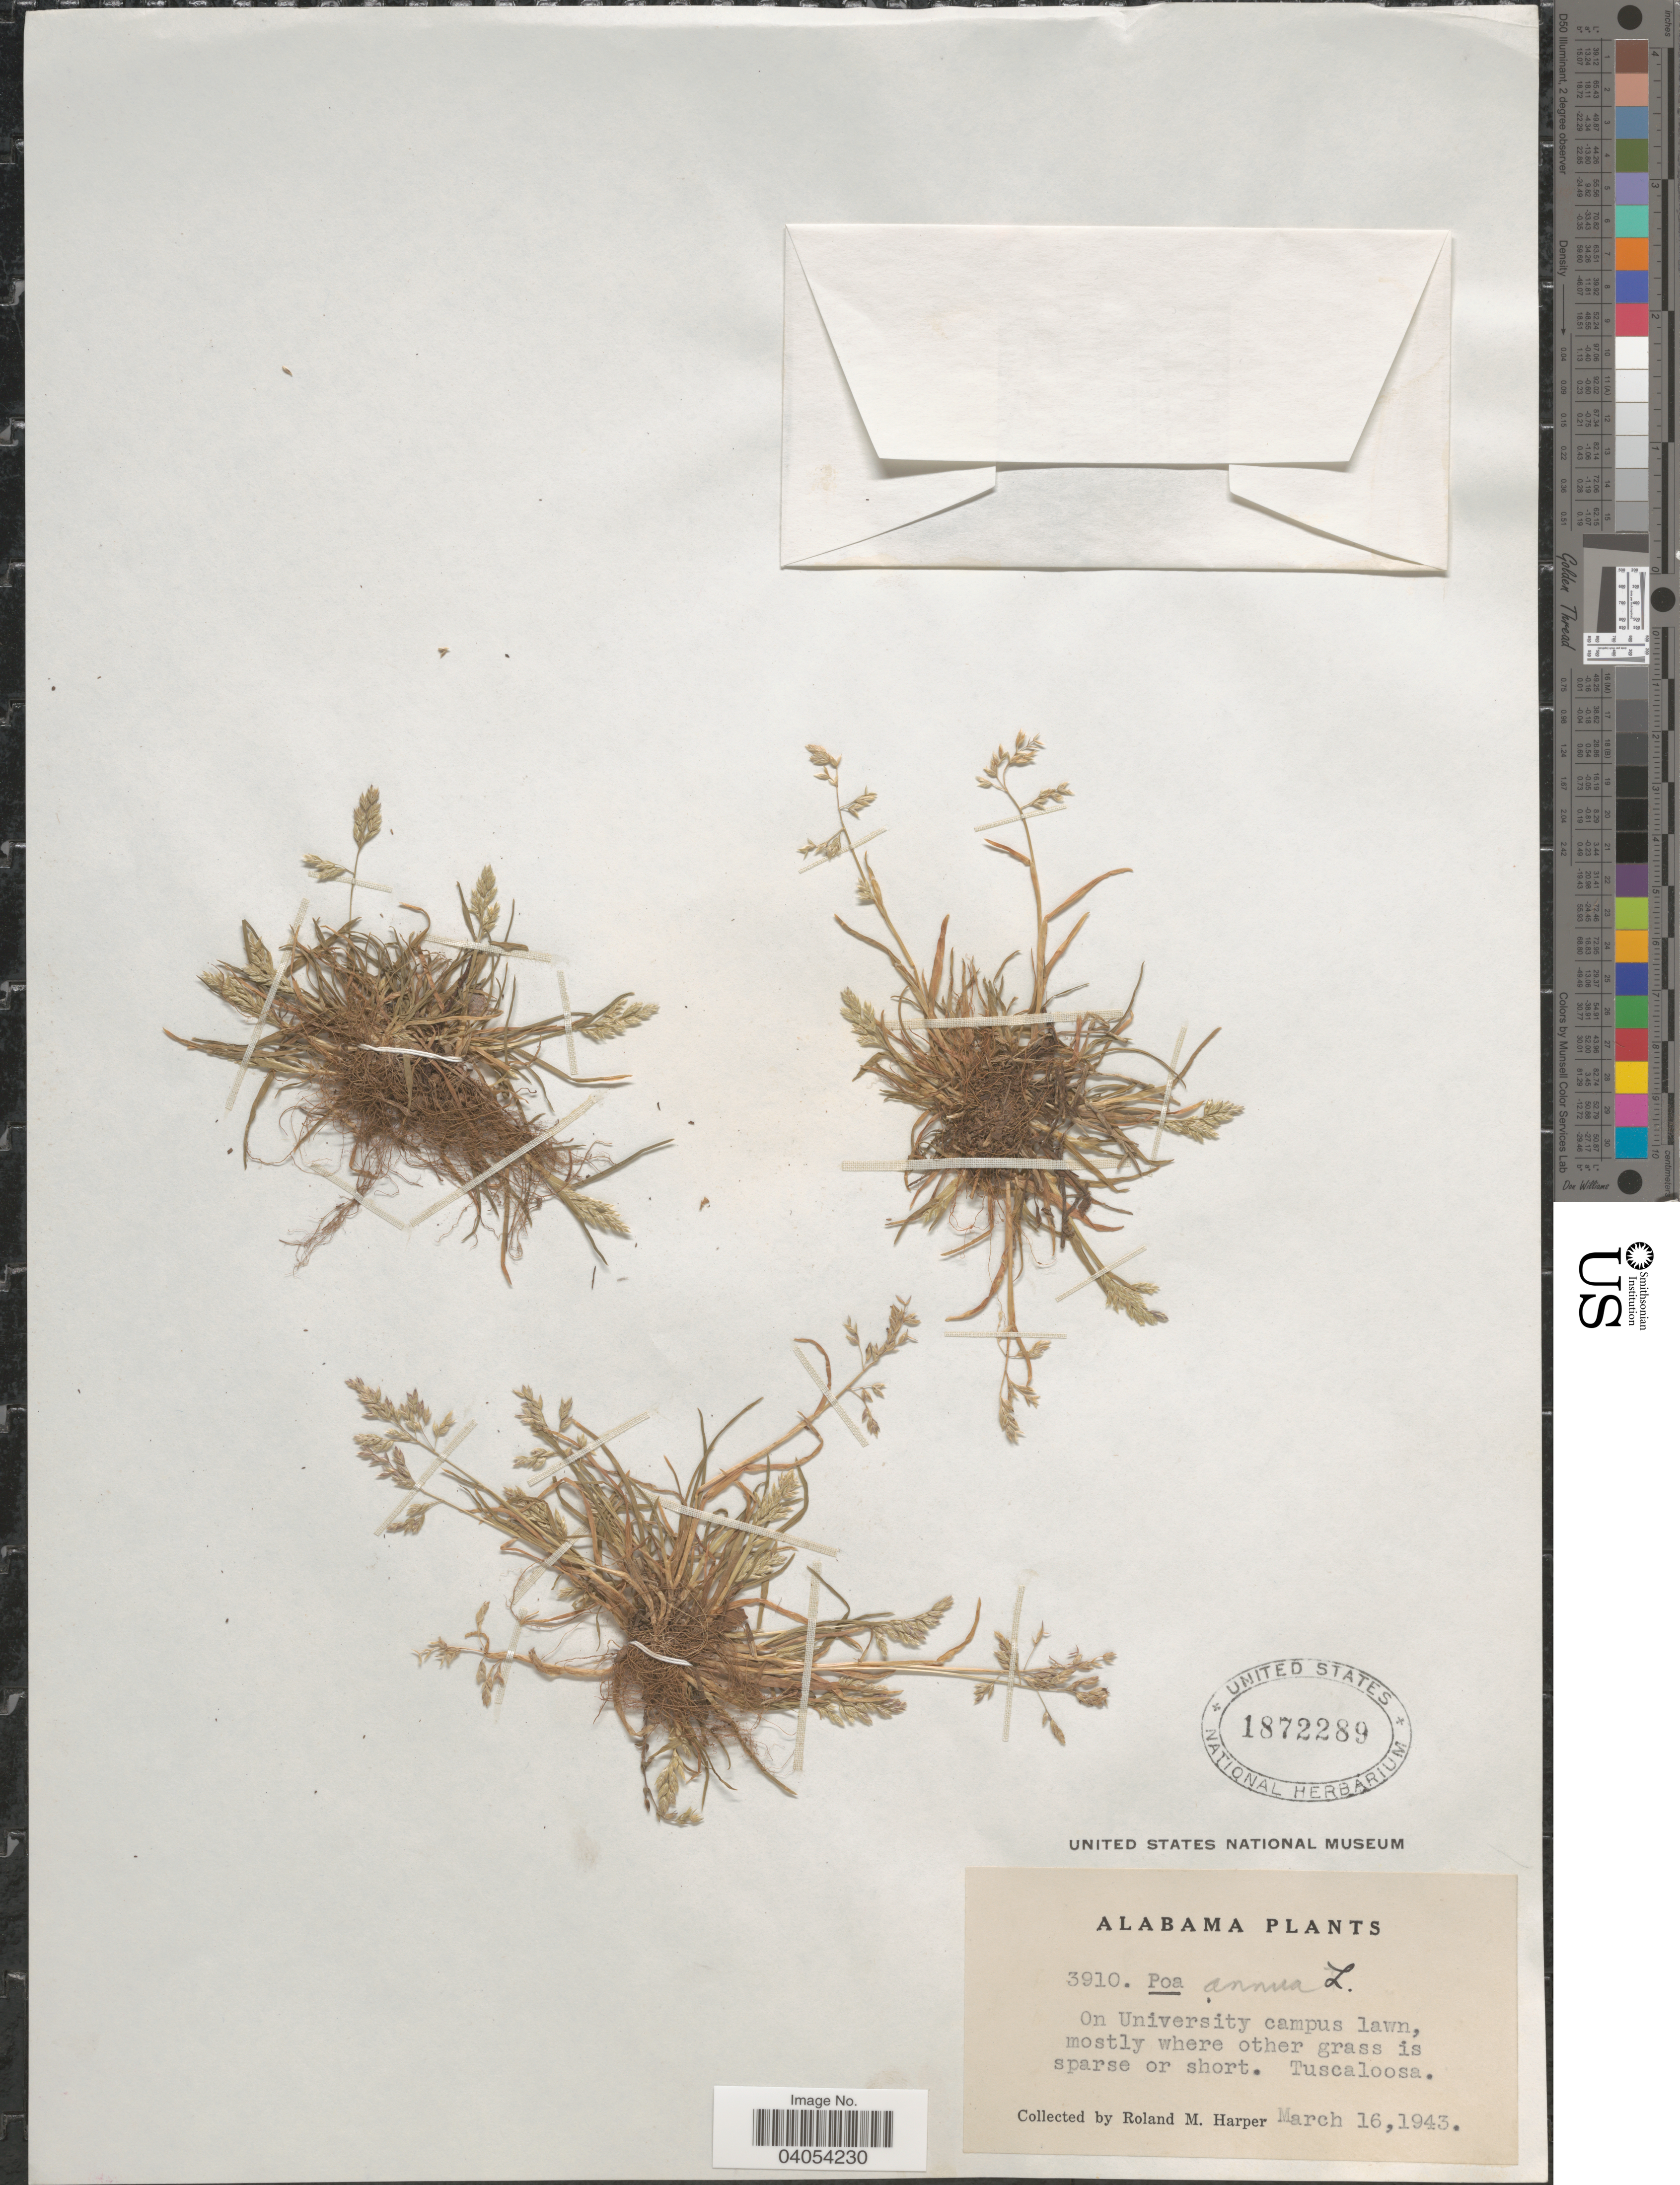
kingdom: Plantae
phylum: Tracheophyta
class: Liliopsida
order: Poales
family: Poaceae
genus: Poa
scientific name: Poa annua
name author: L.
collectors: R. M. Harper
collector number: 3910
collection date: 1943-03-16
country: United States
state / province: Alabama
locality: On University campus lawn. Tuscaloosa.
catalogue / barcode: US 1872289